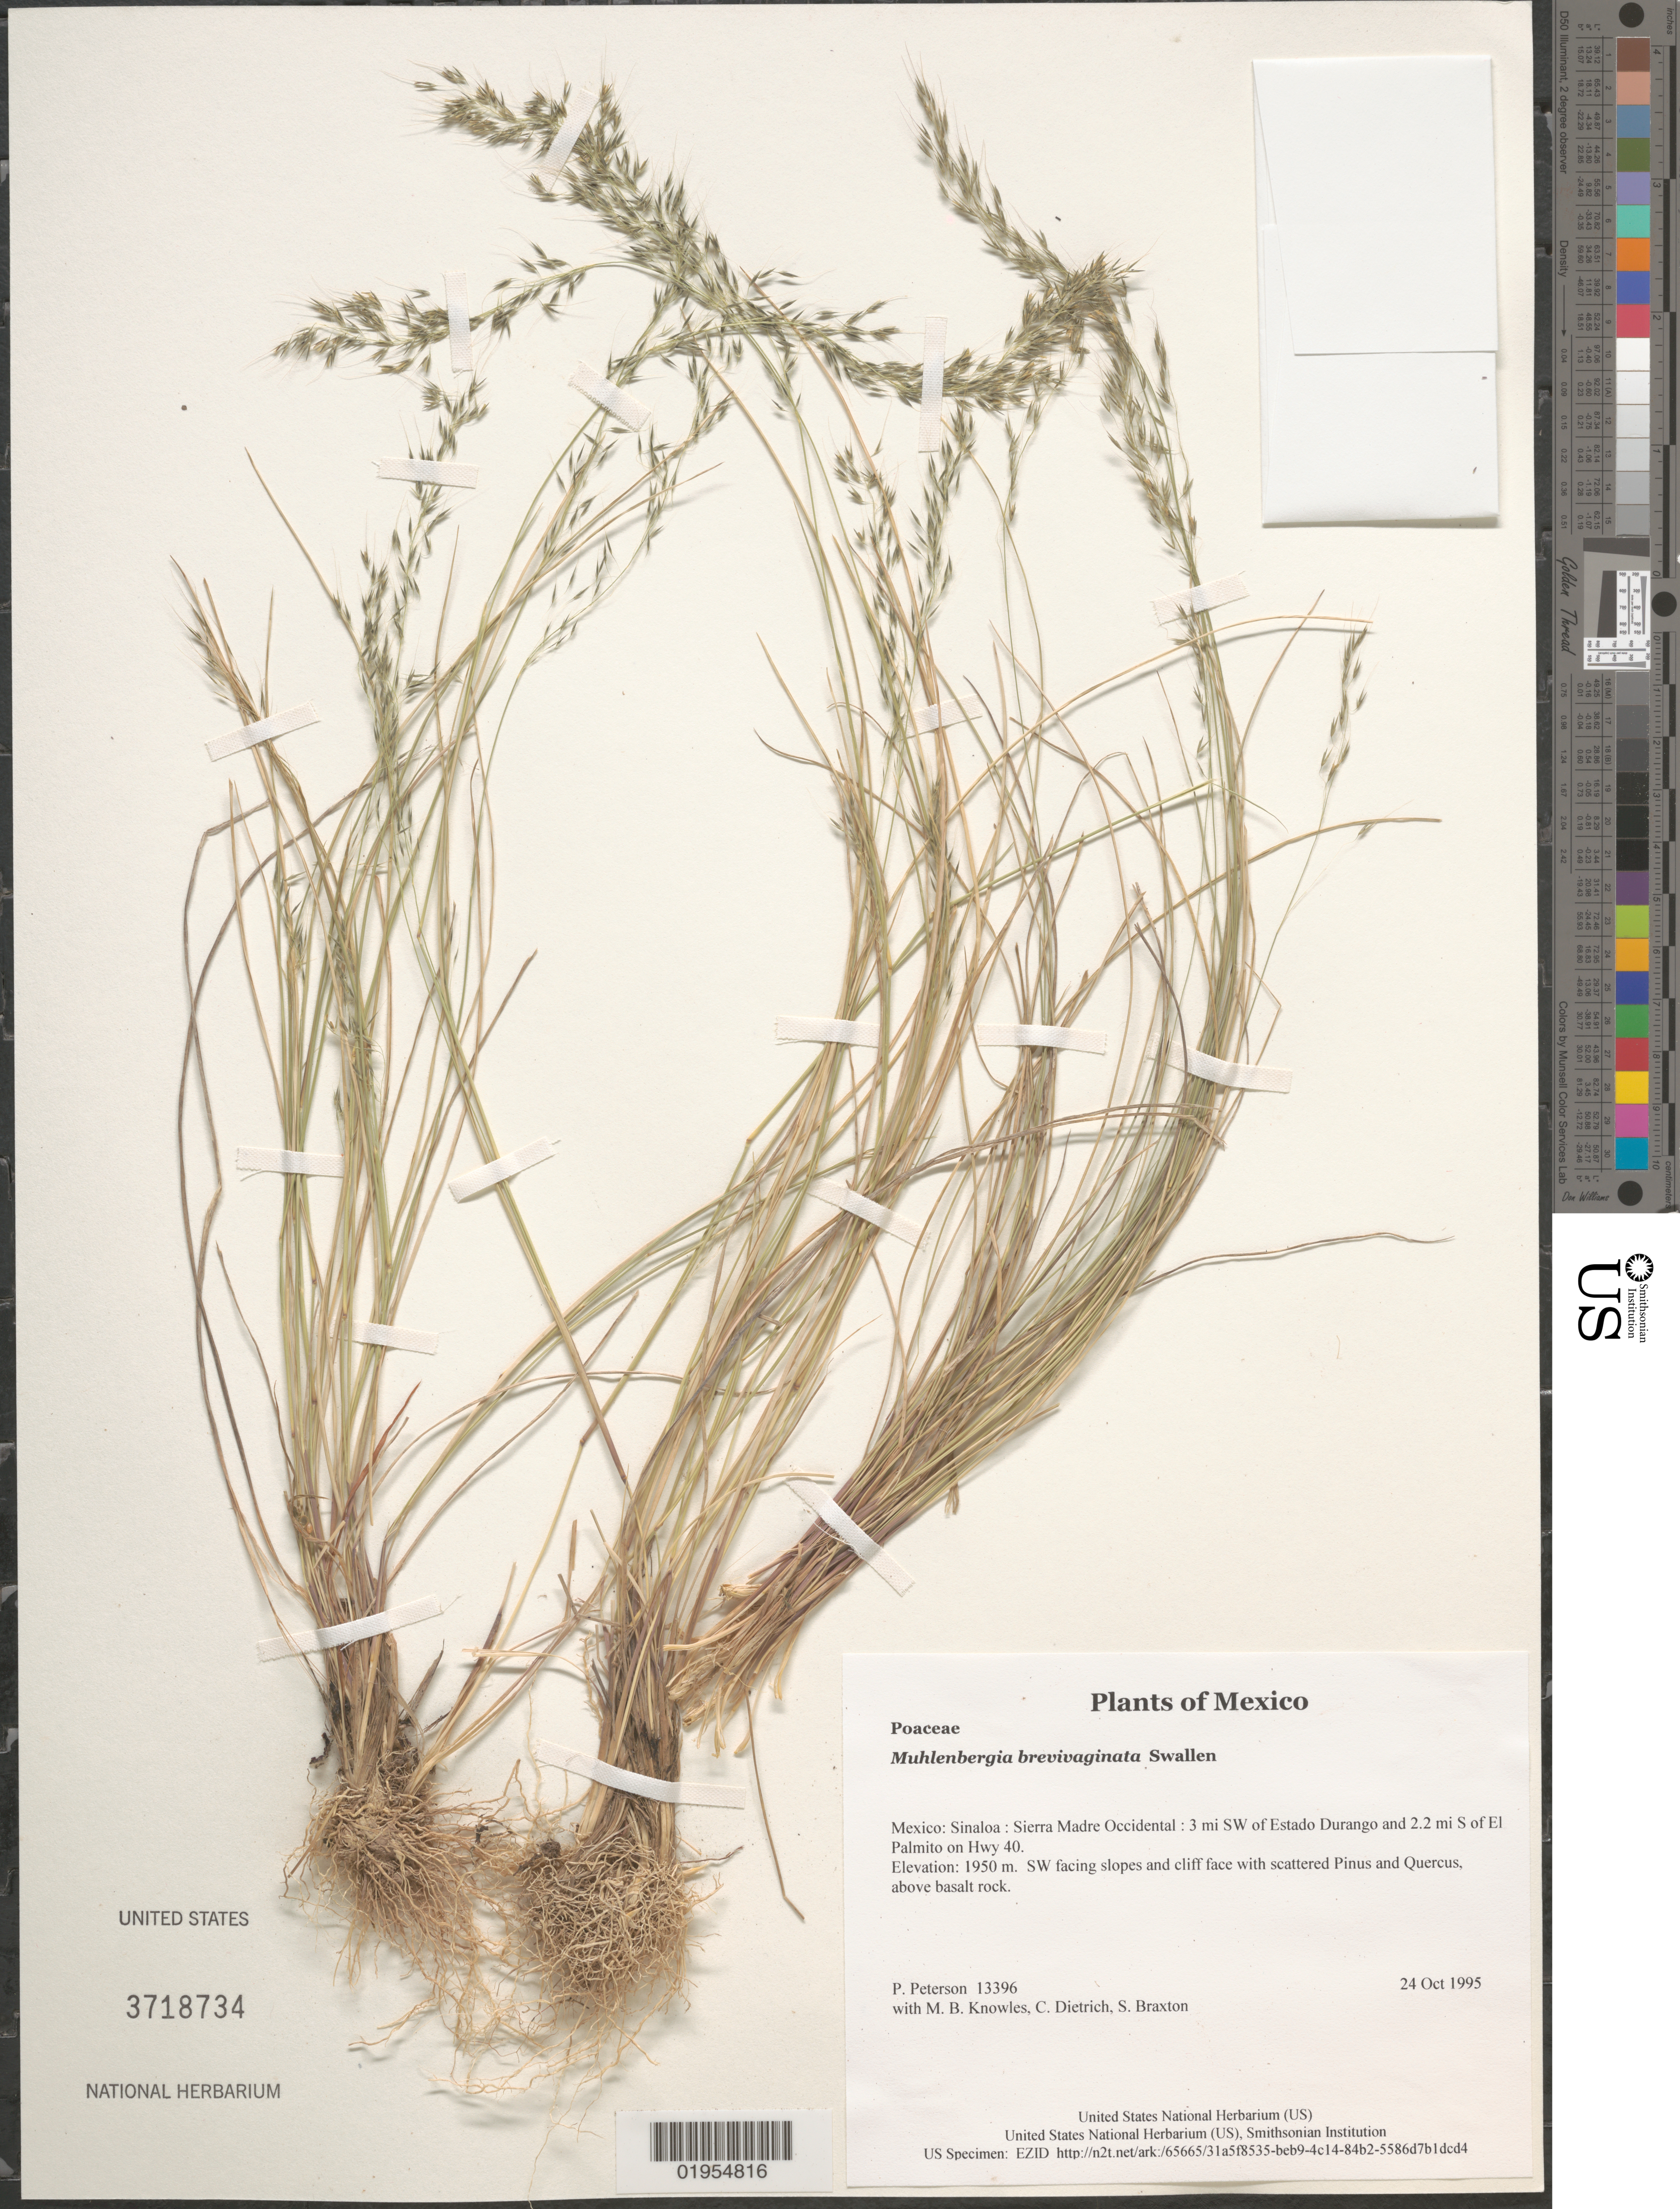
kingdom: Plantae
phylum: Tracheophyta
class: Liliopsida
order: Poales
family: Poaceae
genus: Muhlenbergia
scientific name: Muhlenbergia brevivaginata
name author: Swallen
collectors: P. M. Peterson, M. B. Knowles, C. Dietrich & S. Braxton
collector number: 13396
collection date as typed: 24 Oct 1995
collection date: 1995-10-24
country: Mexico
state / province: Sinaloa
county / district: Sierra Madre Occidental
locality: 3 mi SW of Estado Durango and 2.2 mi S of El Palmito on Hwy 40.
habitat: SW facing slopes and cliff face with scattered Pinus and Quercus, above basalt rock.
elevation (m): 1950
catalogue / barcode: US 3718734